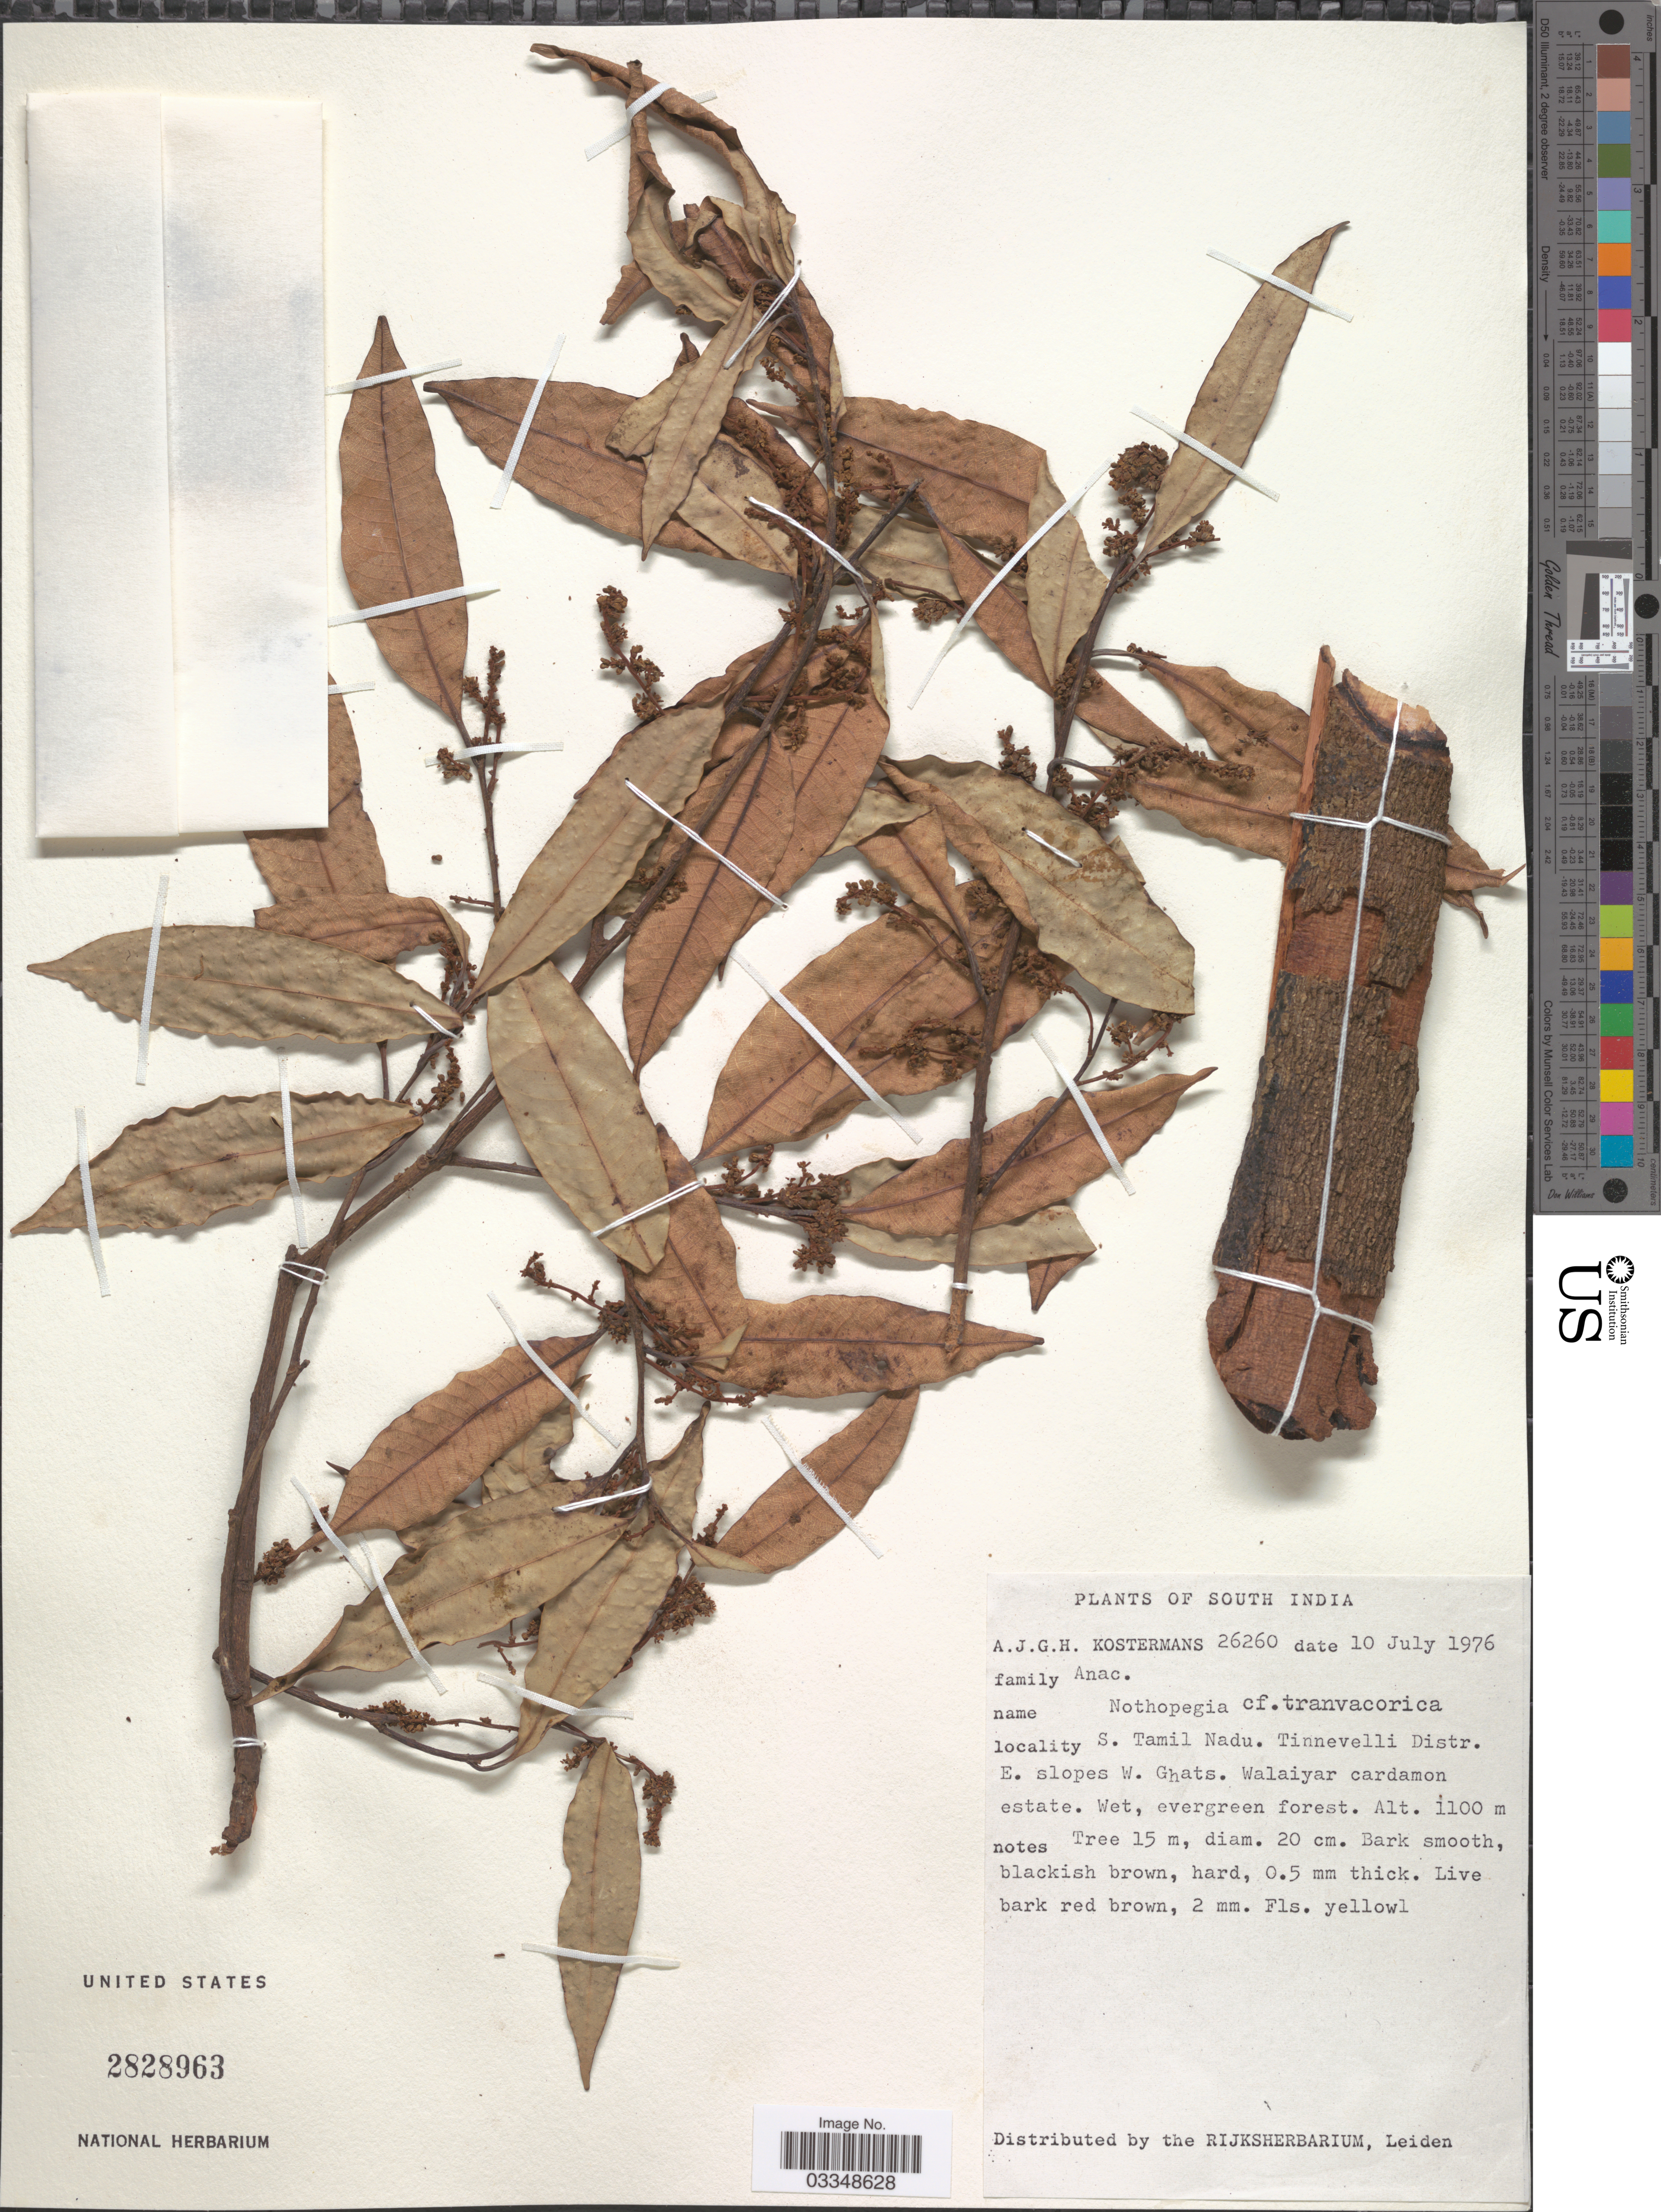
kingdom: Plantae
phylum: Tracheophyta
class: Magnoliopsida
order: Sapindales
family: Anacardiaceae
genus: Nothopegia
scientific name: Nothopegia travancorica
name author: Bedd. ex Hook. f.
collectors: A. J. G. Kostermans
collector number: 26260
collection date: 1976-07-10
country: India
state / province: Tamil Nadu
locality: South India. S. Tamil Nadu. Tinnevelli Distr. E. slopes W. Ghats. Walaiyar cardamon estate.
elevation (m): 1100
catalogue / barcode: US 2828963